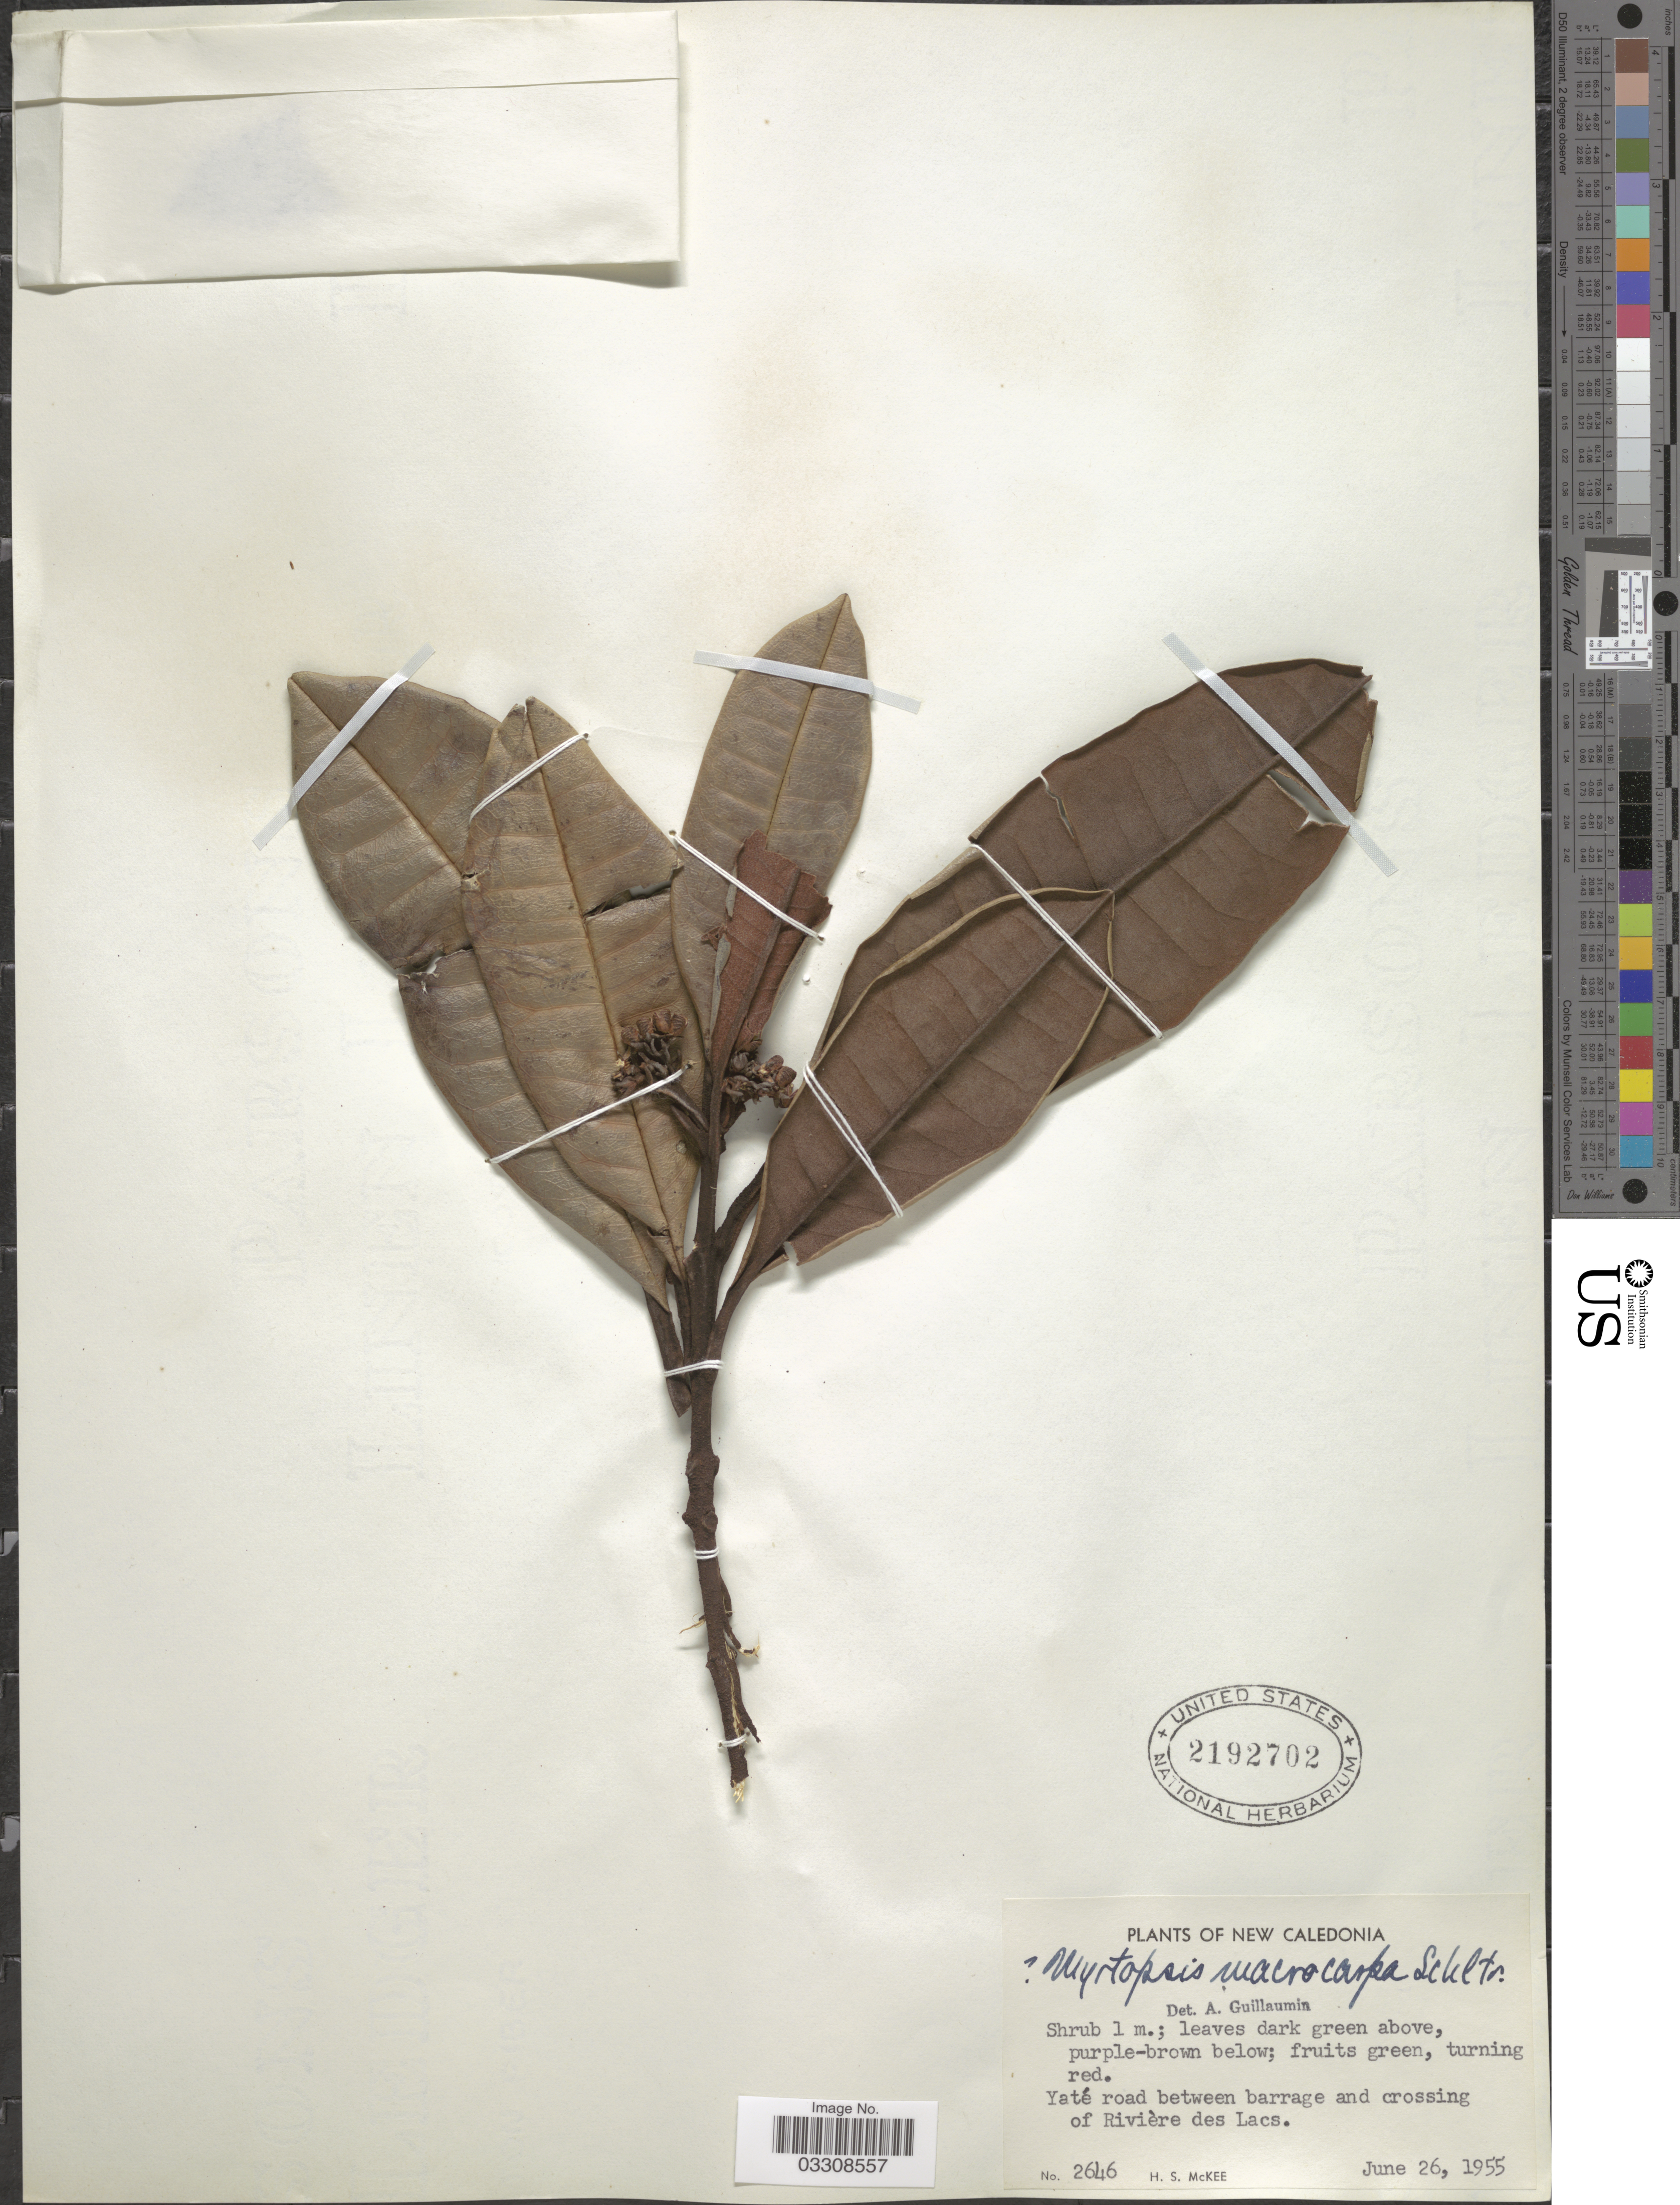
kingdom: Plantae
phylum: Tracheophyta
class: Magnoliopsida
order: Sapindales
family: Rutaceae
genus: Myrtopsis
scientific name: Myrtopsis macrocarpa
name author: Schltr.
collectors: H. S. McKee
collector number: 2646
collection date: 1955-06-26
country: New Caledonia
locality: Yaté road between barrage and crossing of Rivière des Lacs.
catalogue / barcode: US 2192702